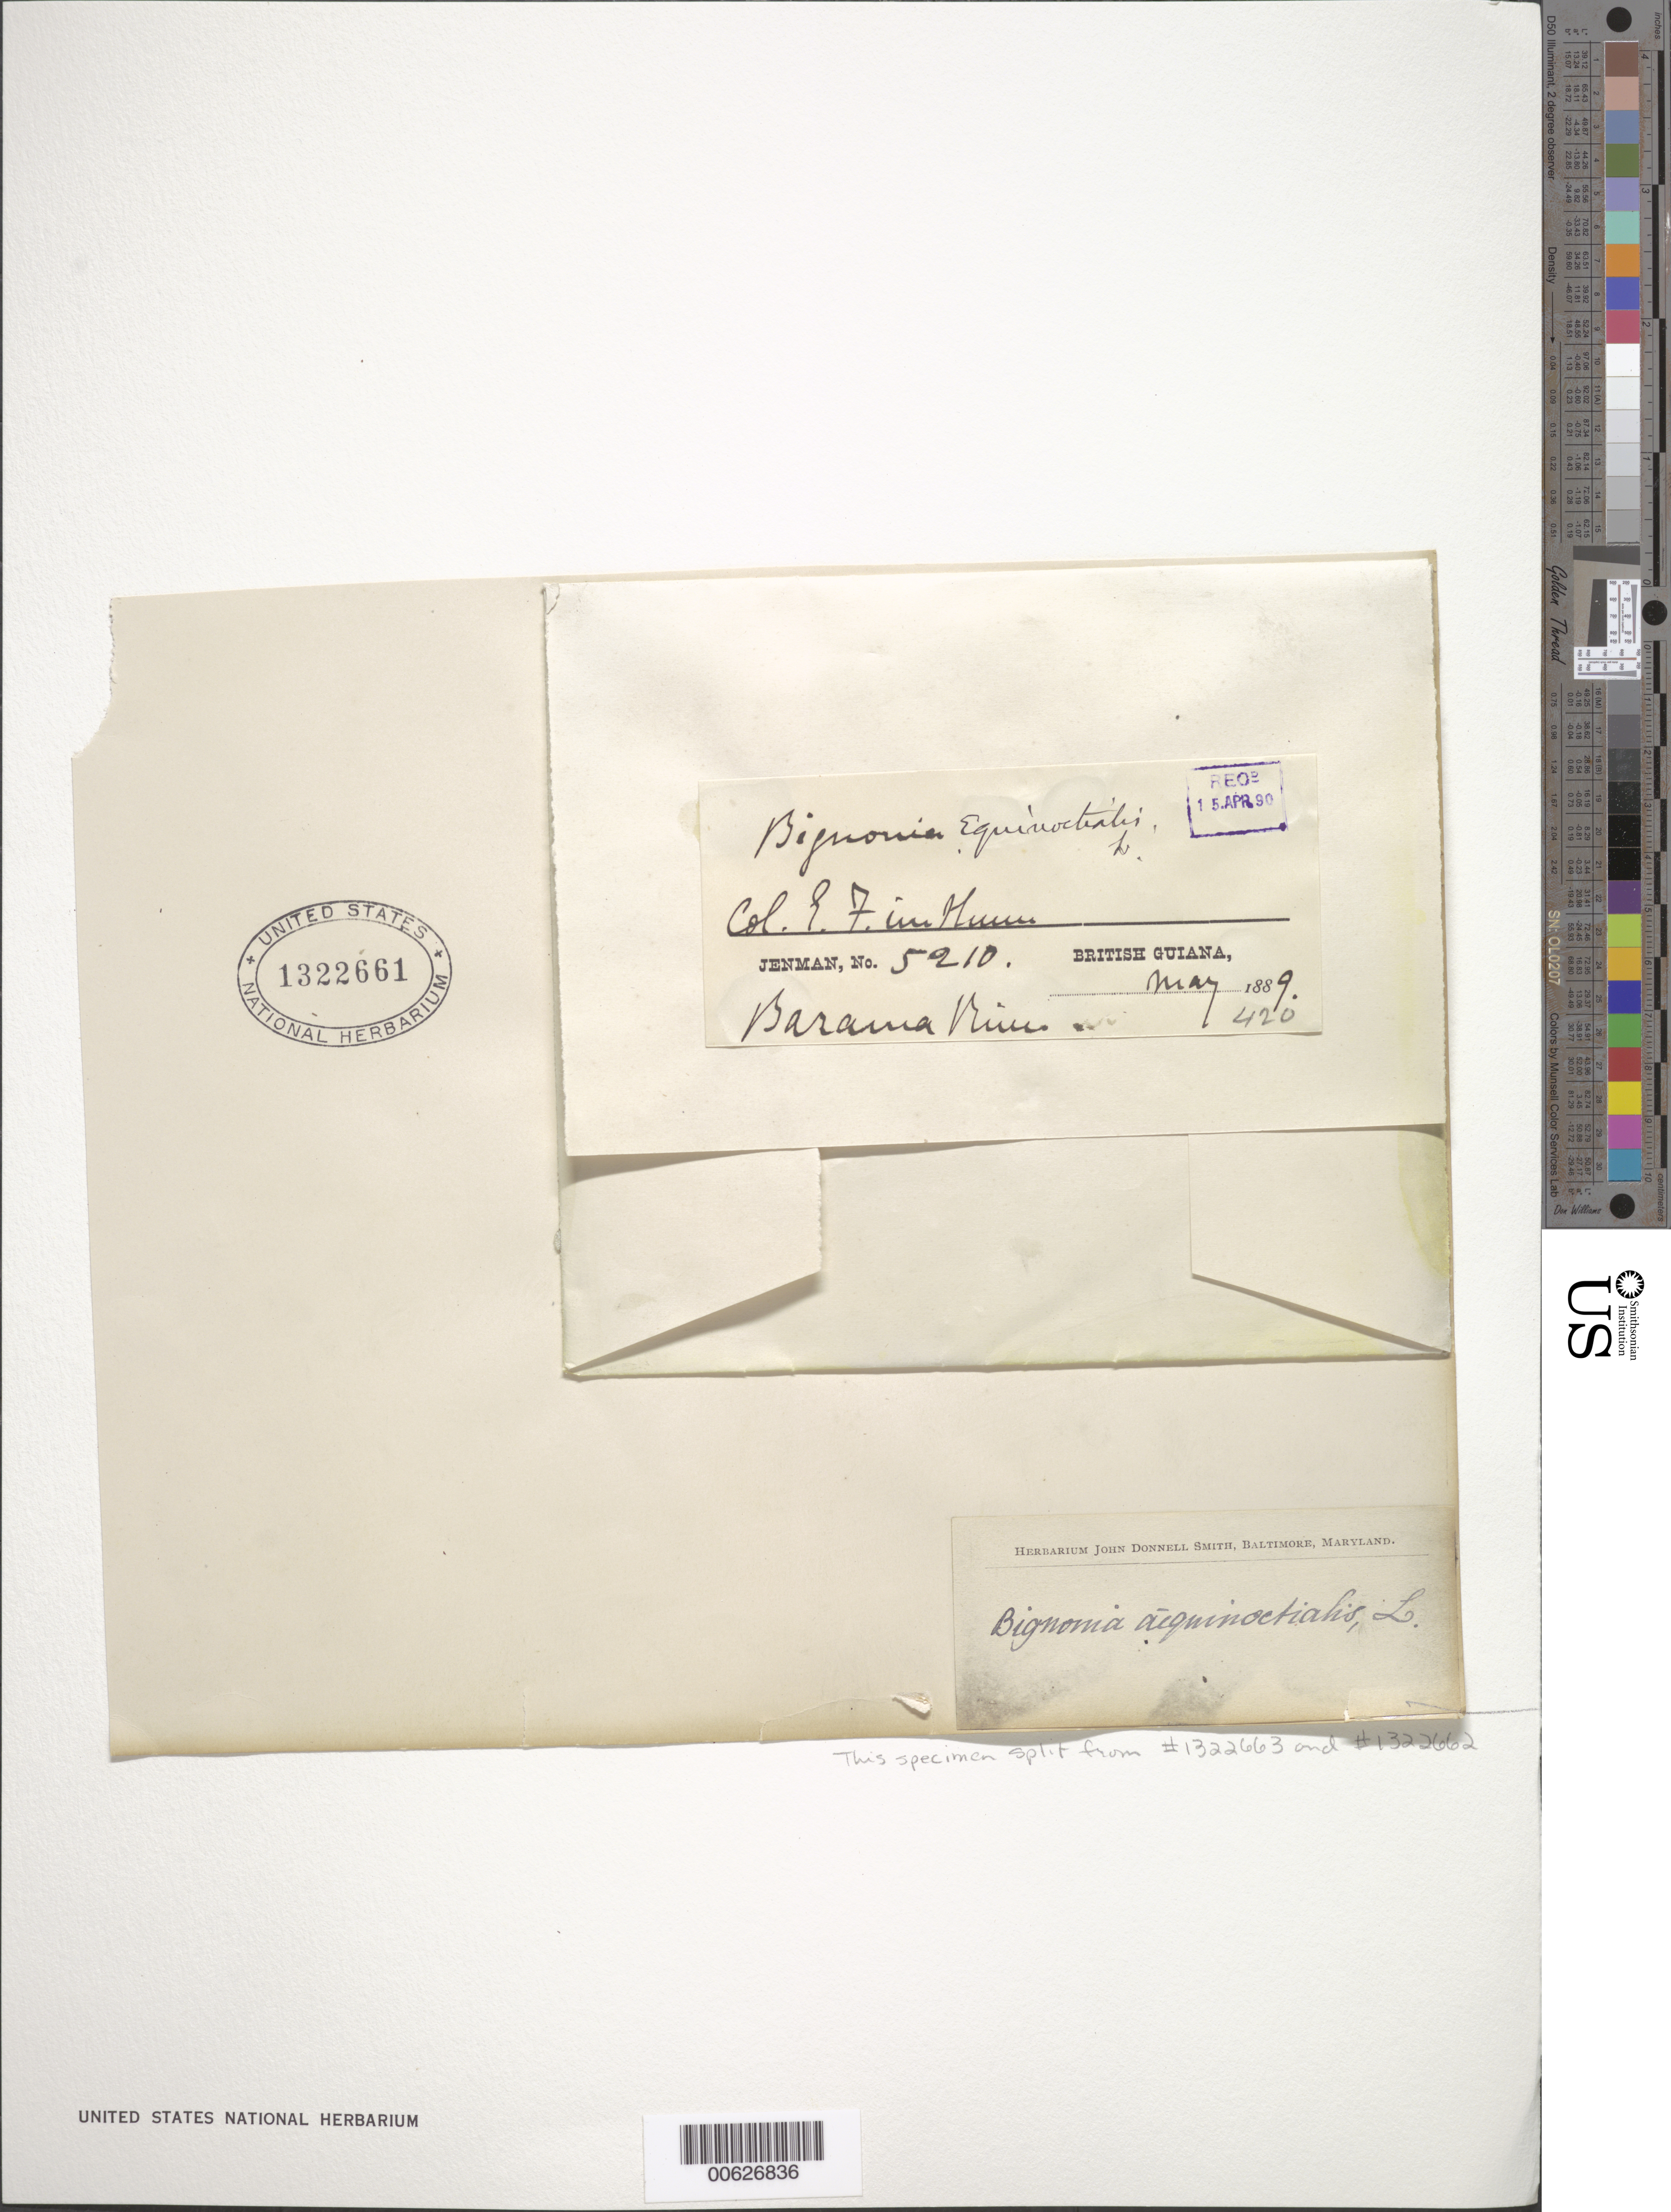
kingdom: Plantae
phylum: Tracheophyta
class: Magnoliopsida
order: Lamiales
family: Bignoniaceae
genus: Bignonia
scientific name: Bignonia aequinoctialis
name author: L.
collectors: G. S. Jenman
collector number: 5210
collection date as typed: May 1889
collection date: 1889-05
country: Guyana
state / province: Barima-Waini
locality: Barima R.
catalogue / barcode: US 1322661